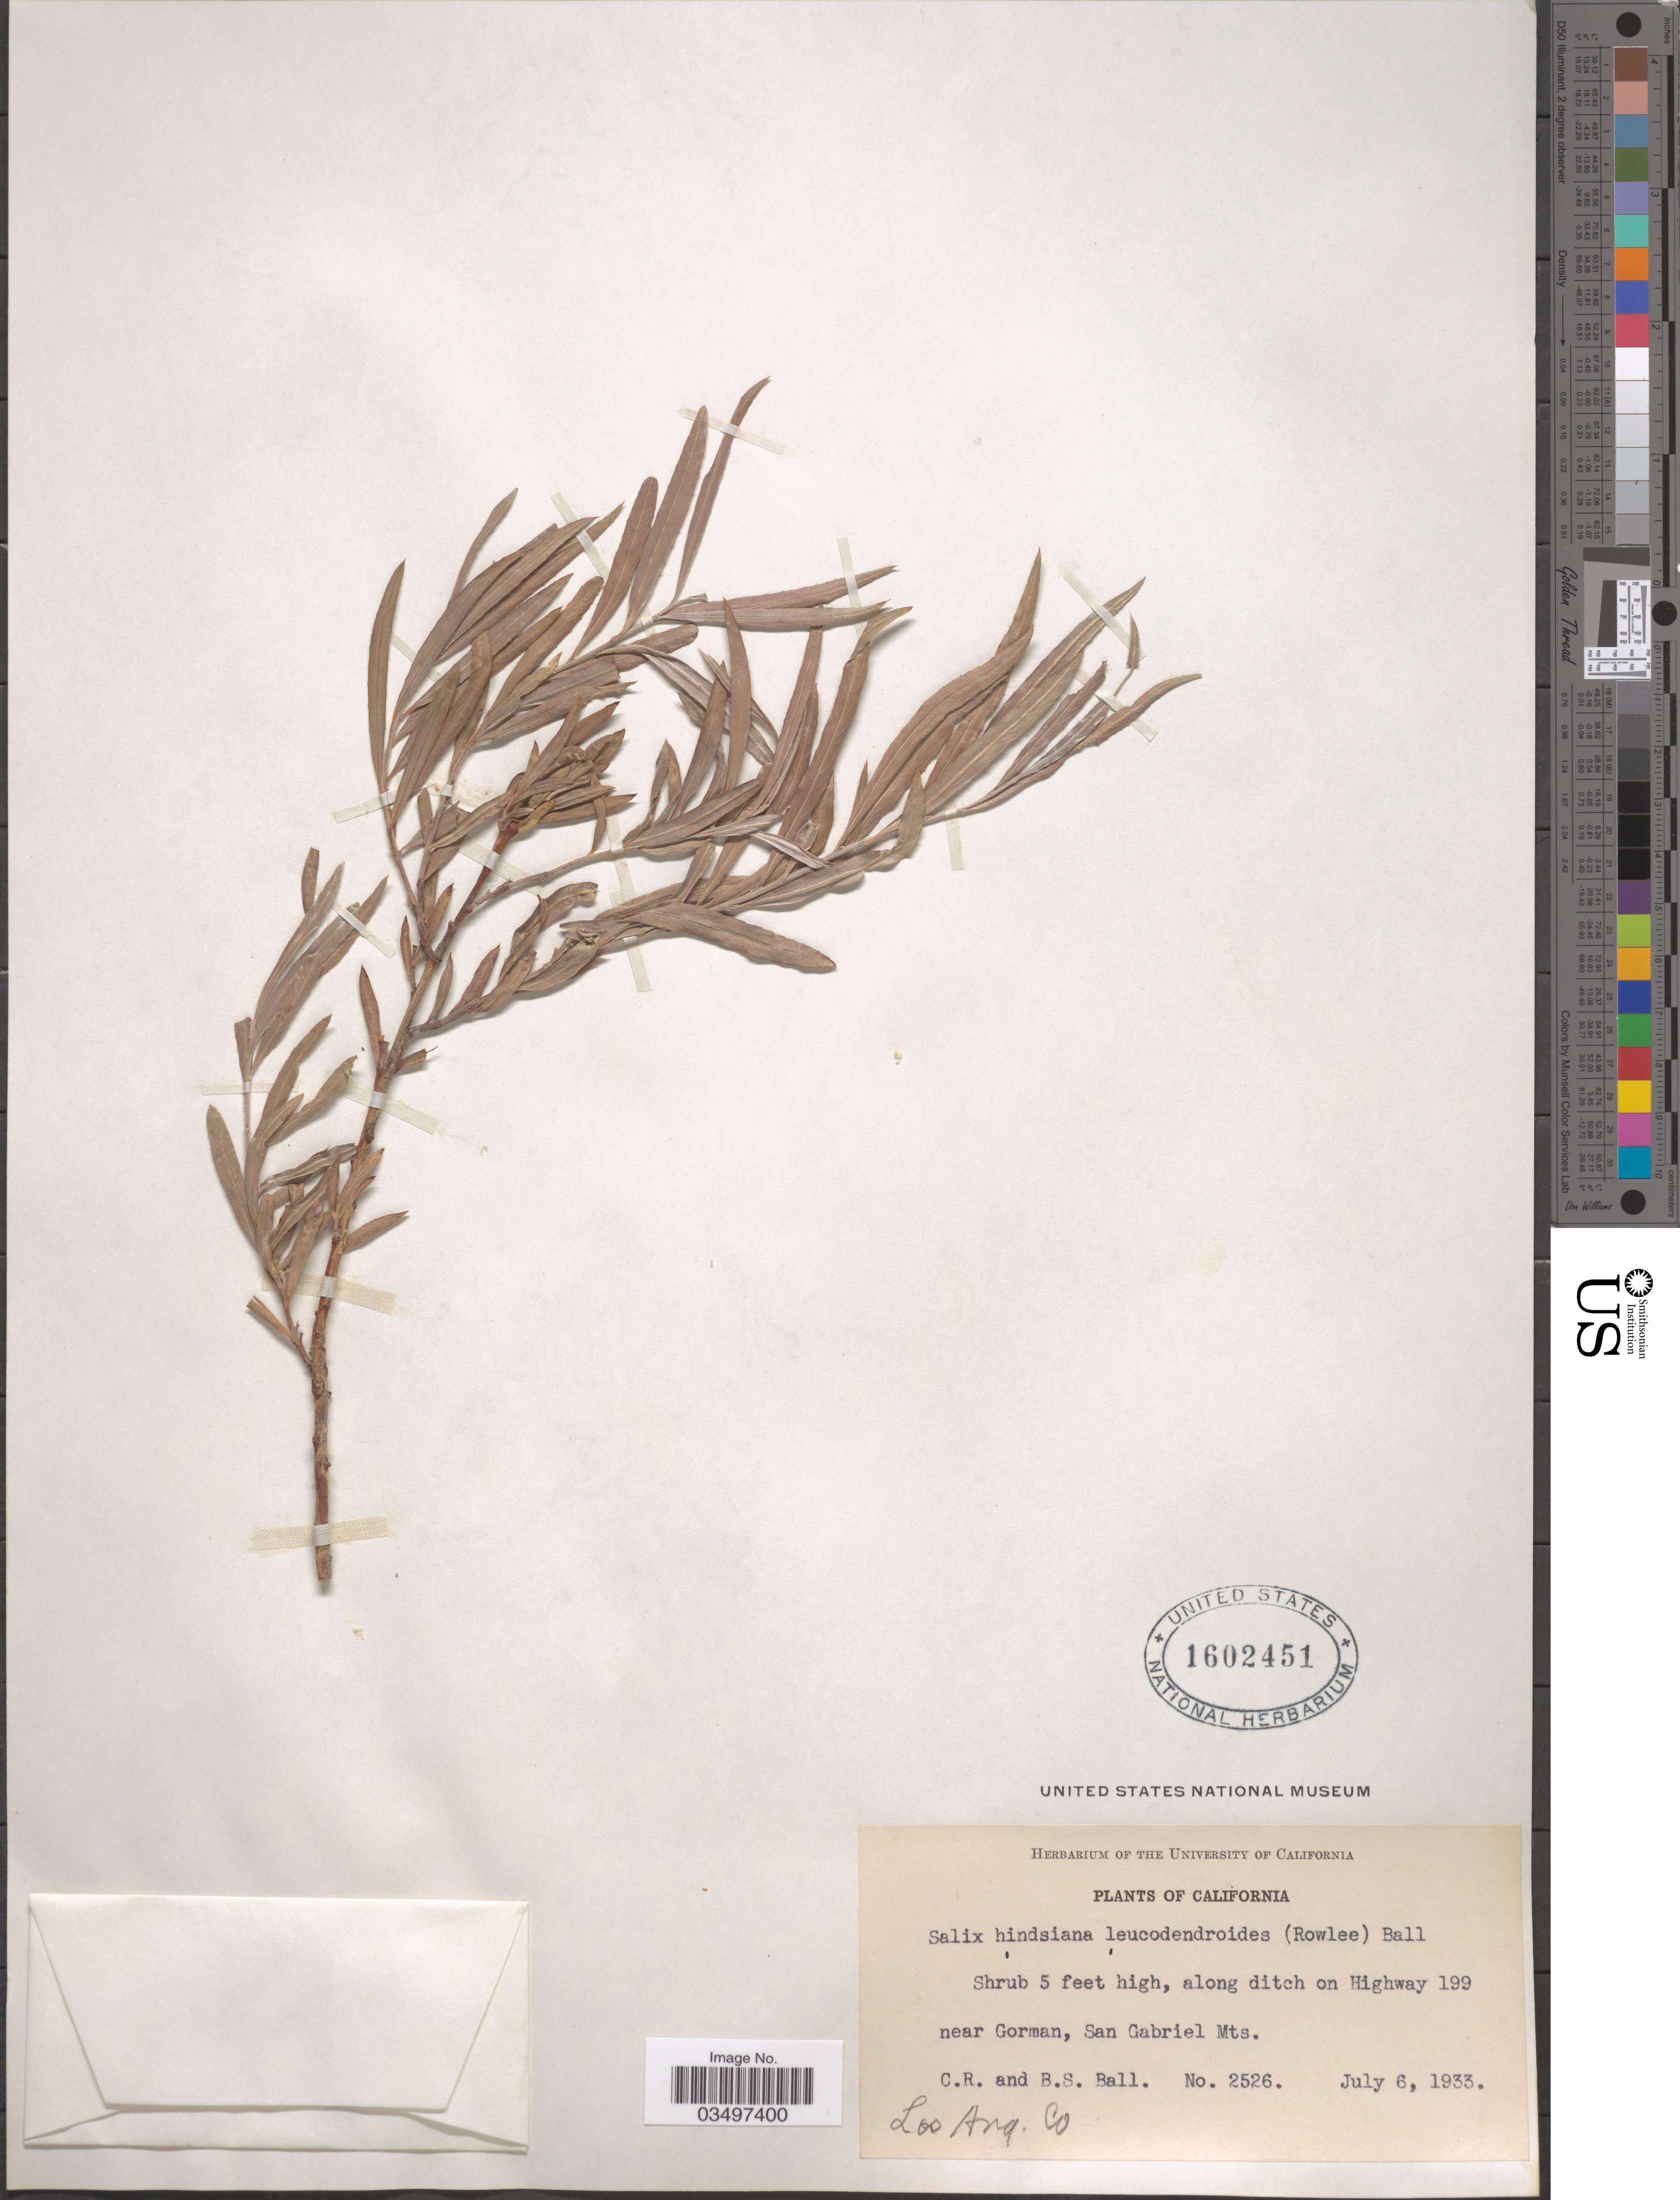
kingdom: Plantae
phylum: Tracheophyta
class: Magnoliopsida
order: Malpighiales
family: Salicaceae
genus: Salix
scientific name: Salix hindsiana var. leucodendroides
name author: (Rowlee) C.R. Ball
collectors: C. R. Ball & B. S. Ball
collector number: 2526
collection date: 1933-07-06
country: United States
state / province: California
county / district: Los Angeles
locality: Along ditch on Highway 199 near Gorman, San Gabriel Mts. Los Ang. Co.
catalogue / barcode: US 1602451